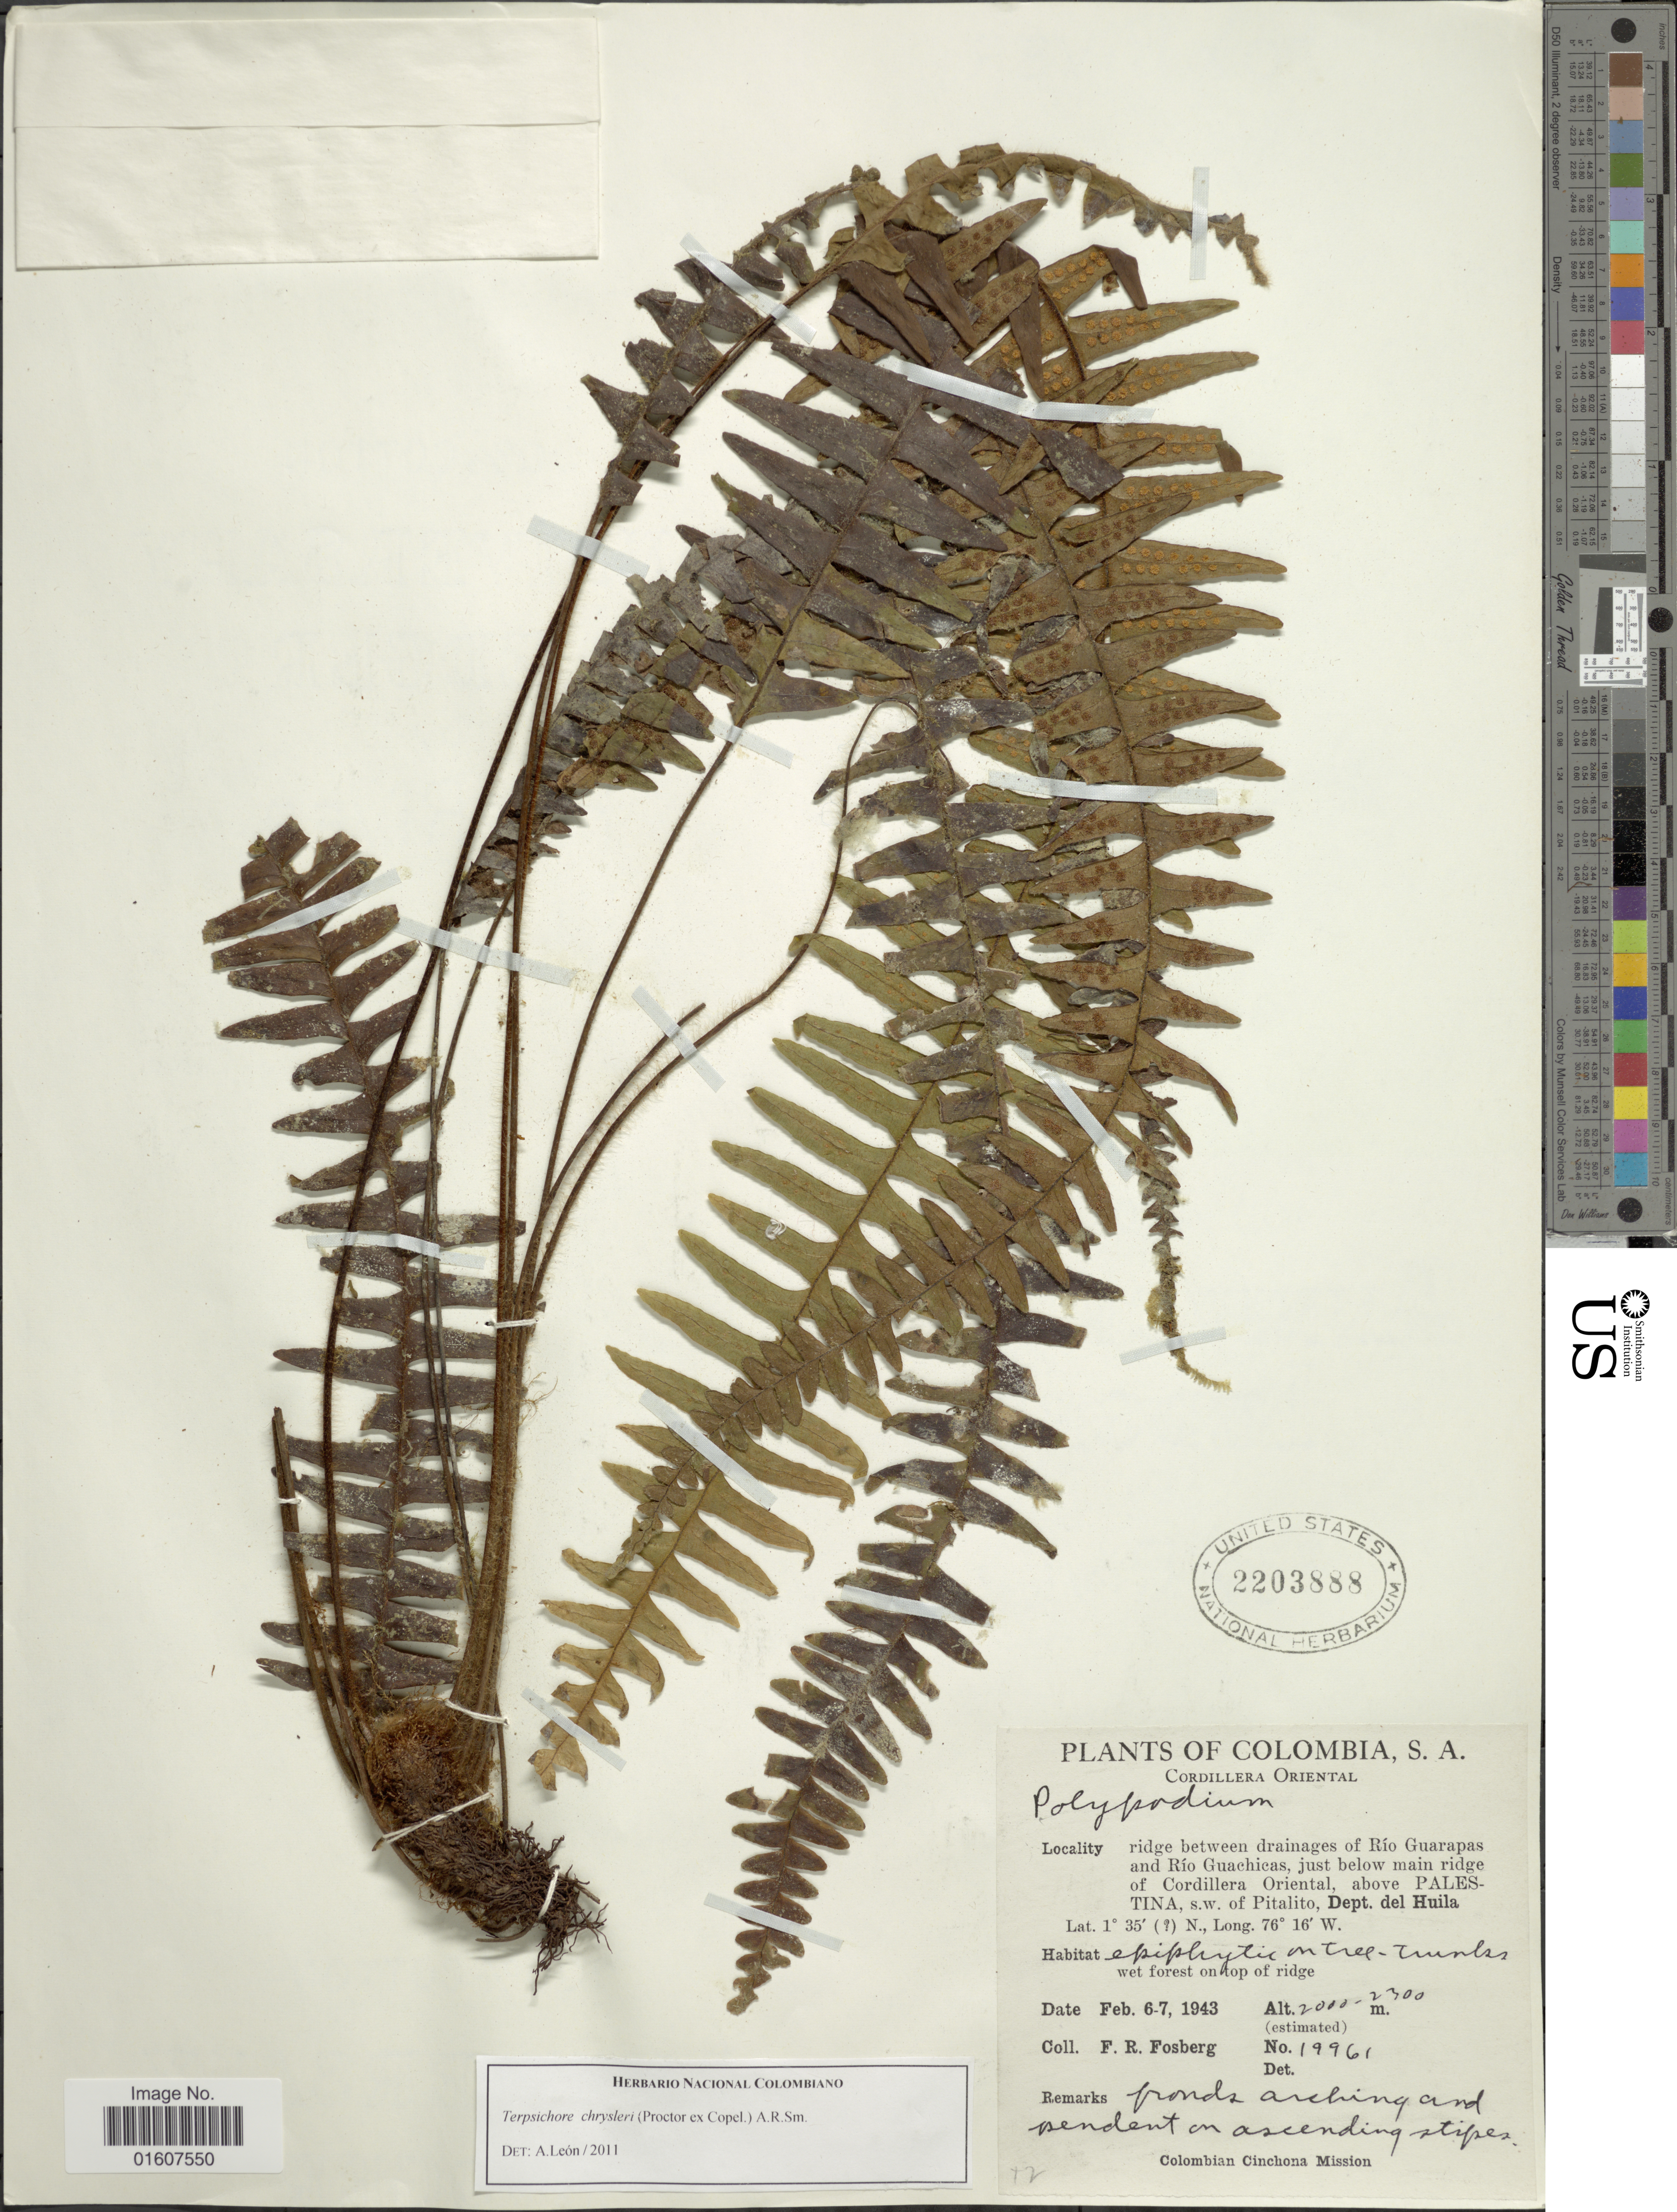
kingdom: Plantae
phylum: Tracheophyta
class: Polypodiopsida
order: Polypodiales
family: Polypodiaceae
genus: Terpsichore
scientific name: Terpsichore chrysleri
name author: (Copel.) A.R. Sm.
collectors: F. R. Fosberg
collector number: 19961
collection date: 1943-02-06/1943-02-07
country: Colombia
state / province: Huila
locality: Cordillera Oriental, ridge between drainages of Río Guarapas and Río Guachicas, just below main ridge of Cordillera Oriental, above PALESTINA, s.w. of Pitalito, Dept. del Huila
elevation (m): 2000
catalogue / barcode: US 2203888